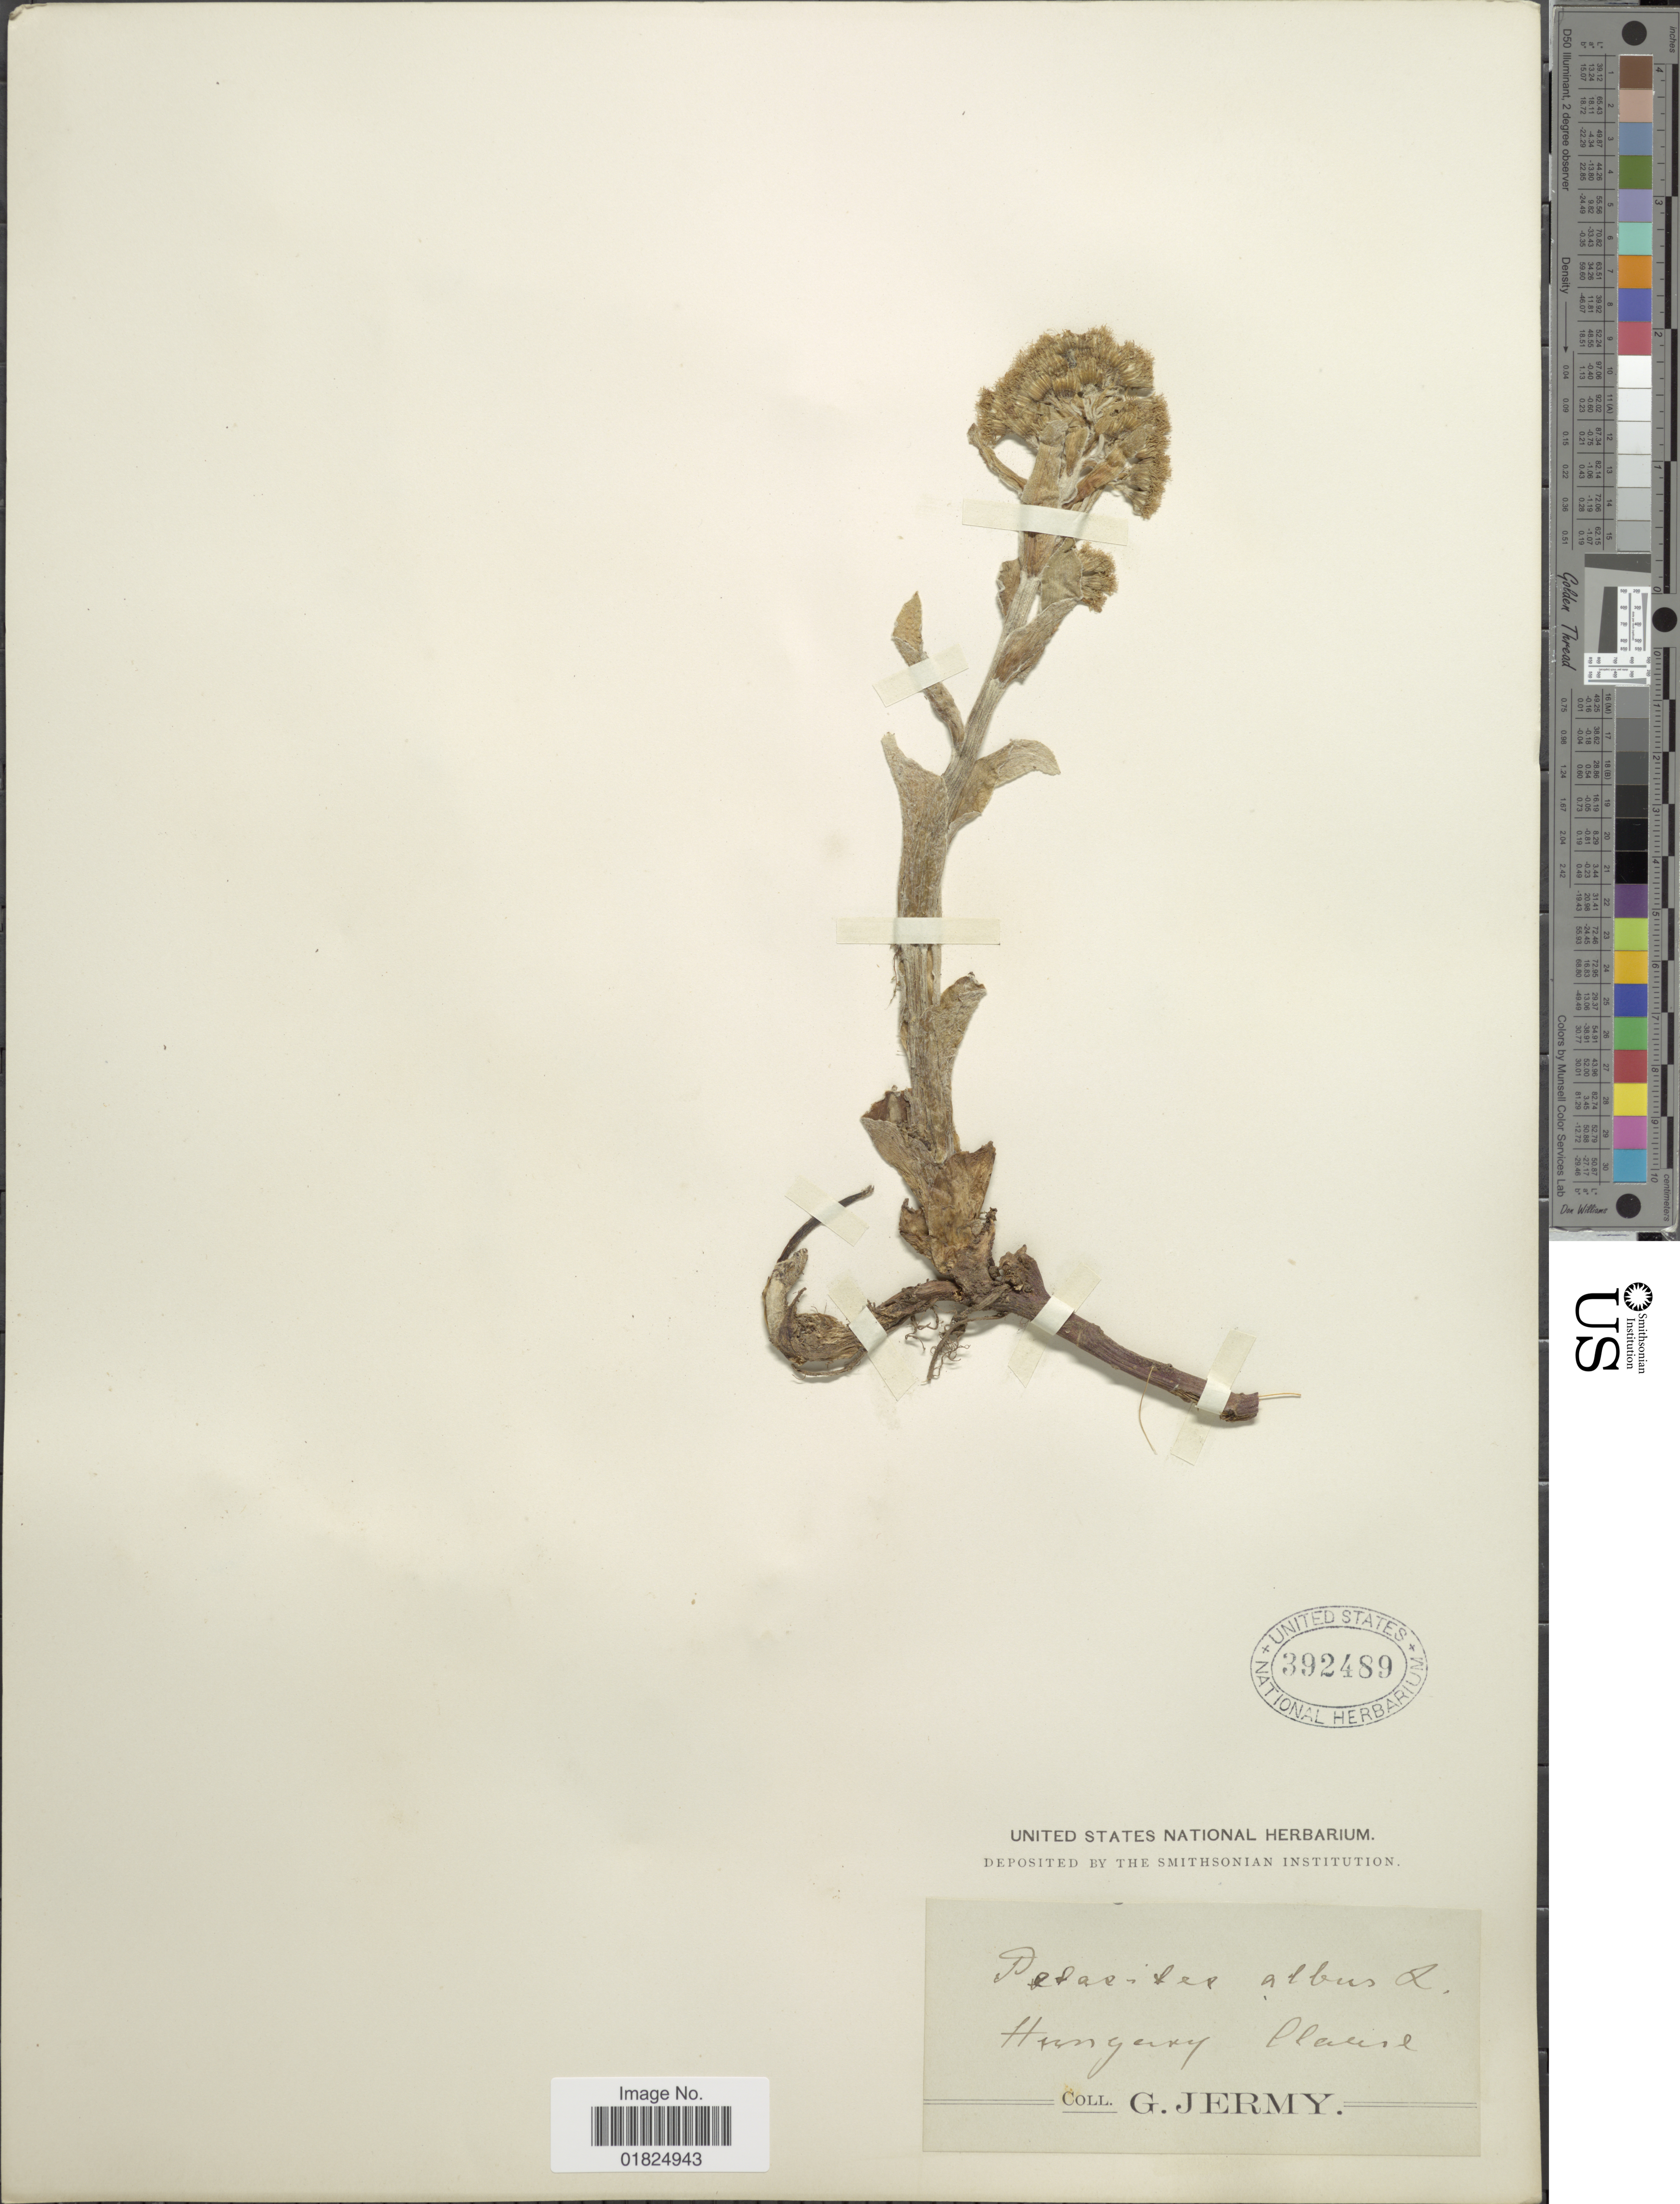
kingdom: Plantae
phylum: Tracheophyta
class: Magnoliopsida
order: Asterales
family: Asteraceae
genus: Petasites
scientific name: Petasites albus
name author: (L.) Gaertn.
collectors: G. Jermy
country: Hungary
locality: Clause [interpreted]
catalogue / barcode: US 392489